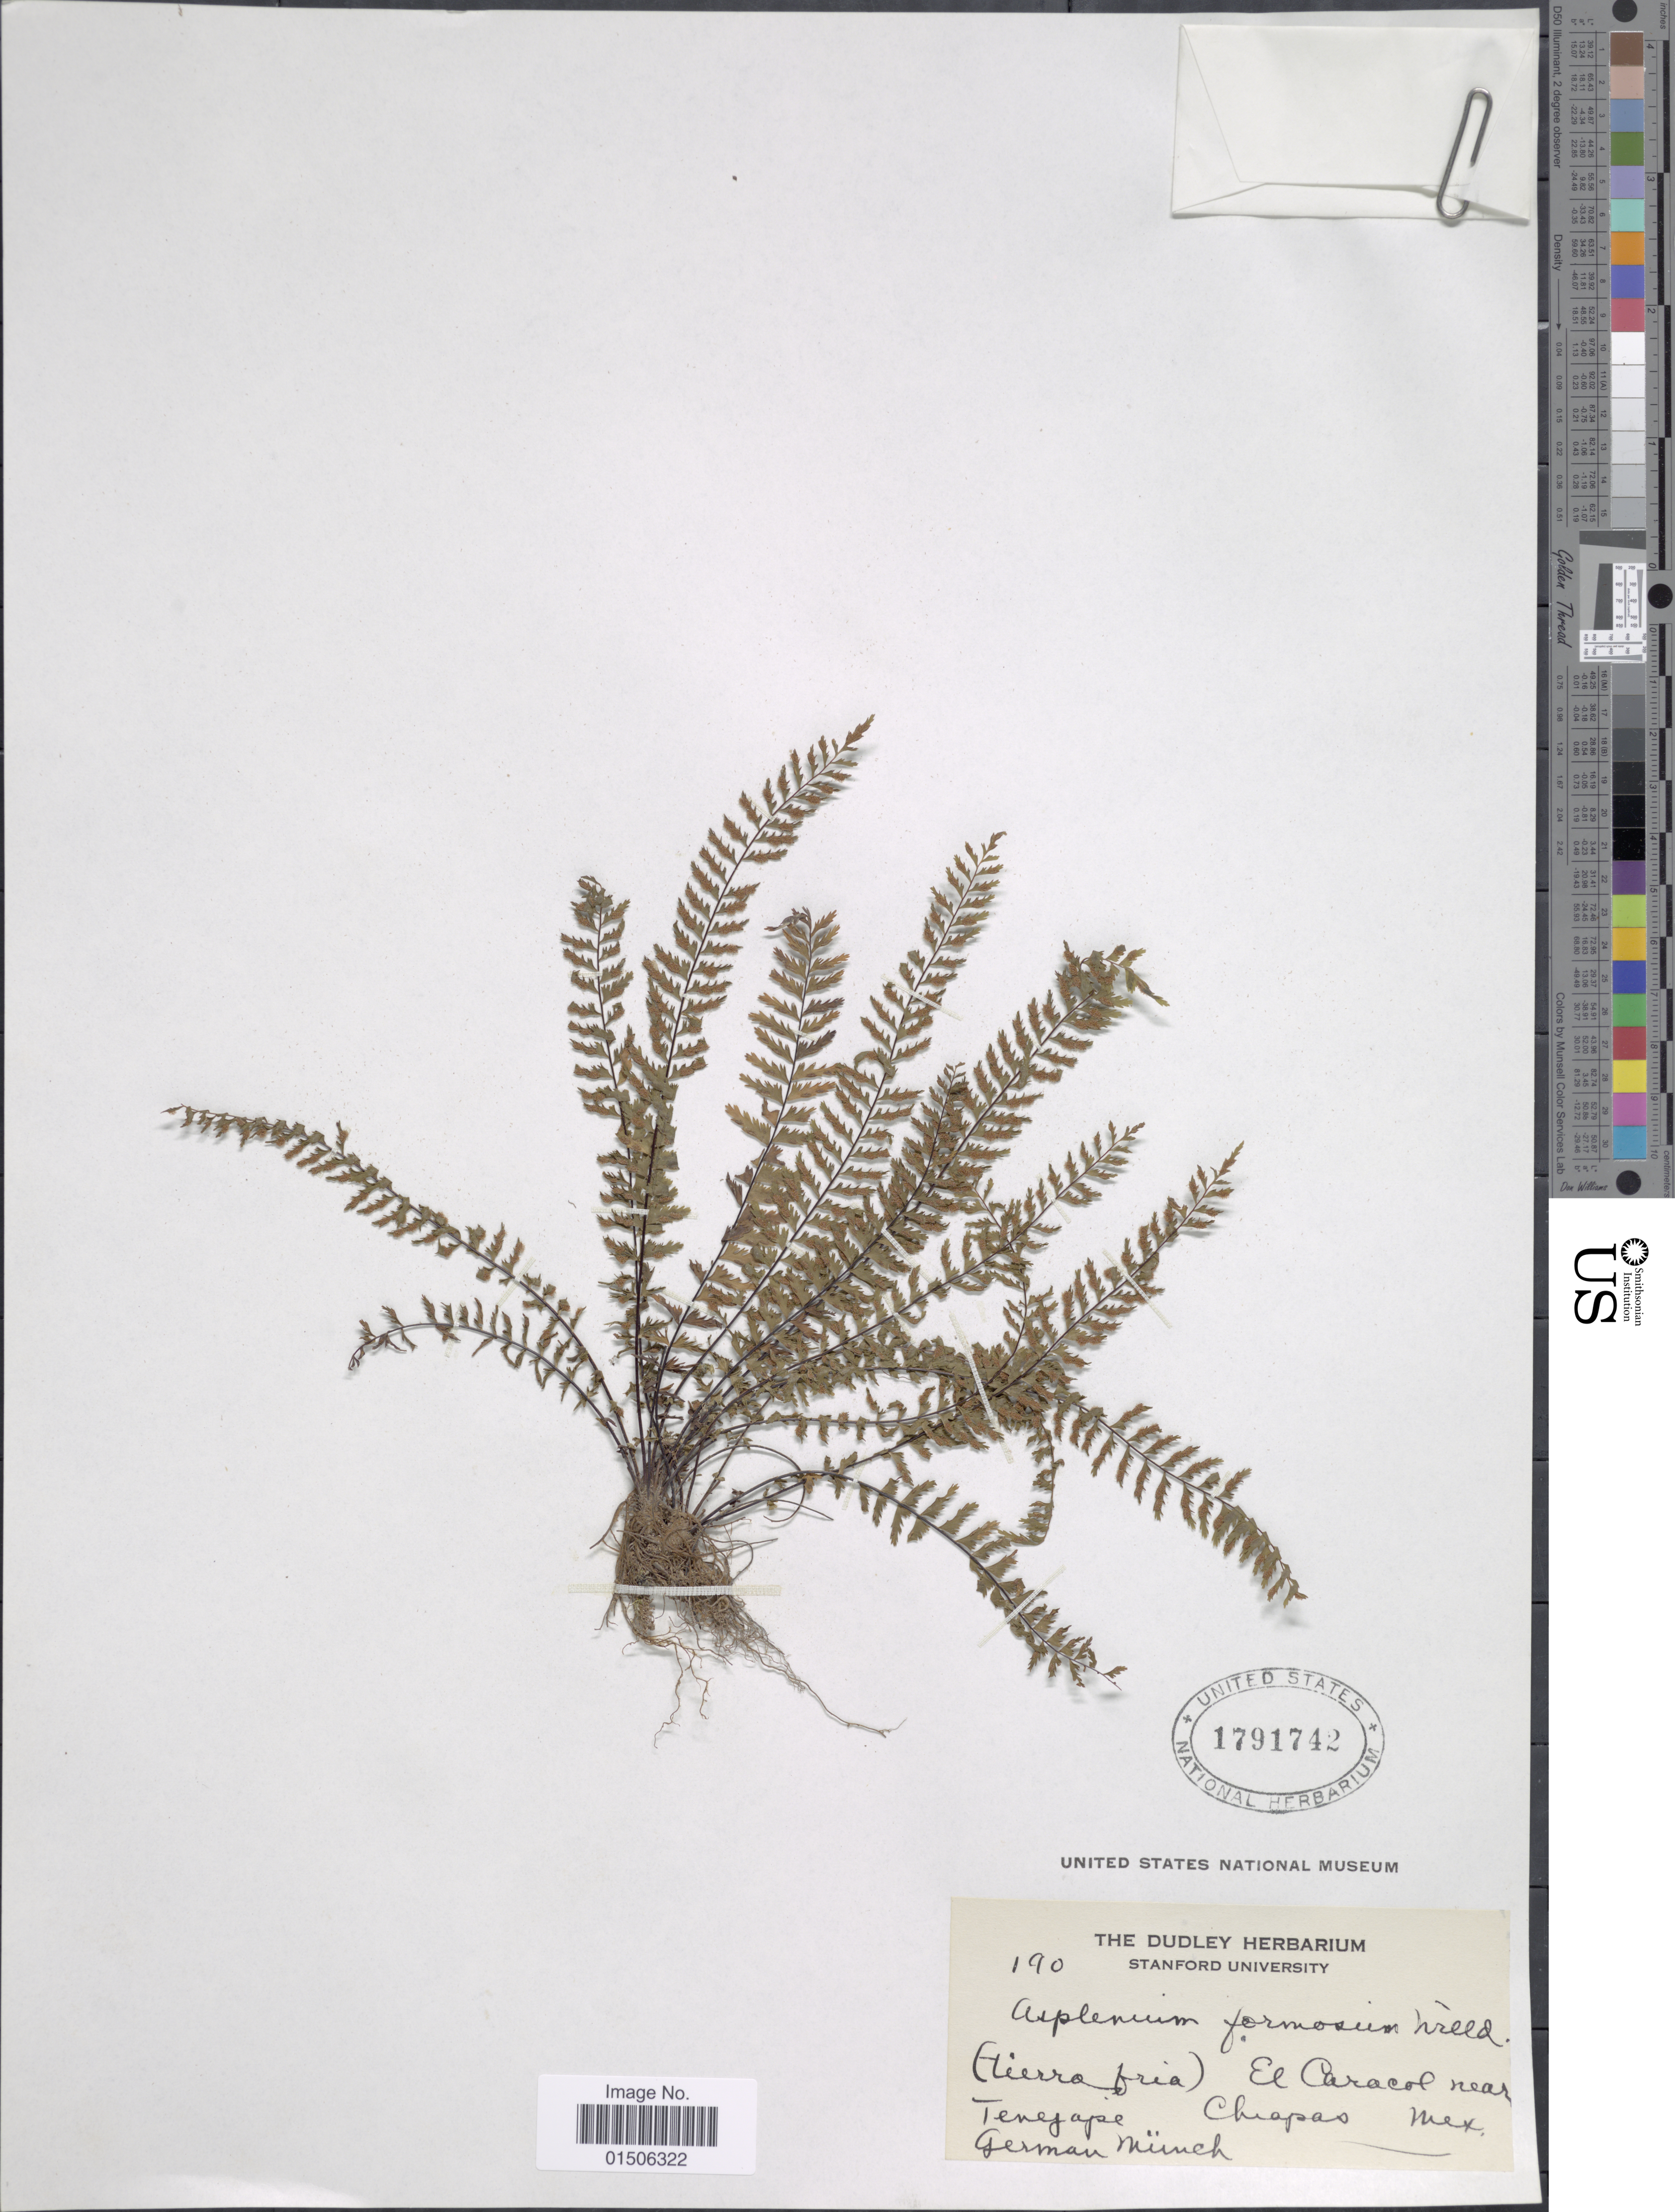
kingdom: Plantae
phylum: Tracheophyta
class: Polypodiopsida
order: Polypodiales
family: Aspleniaceae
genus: Asplenium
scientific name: Asplenium formosum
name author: Willd.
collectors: G. Munch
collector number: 190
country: Mexico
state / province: Chiapas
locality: (tierra fria) El Caracol near Tenejape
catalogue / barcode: US 1791742